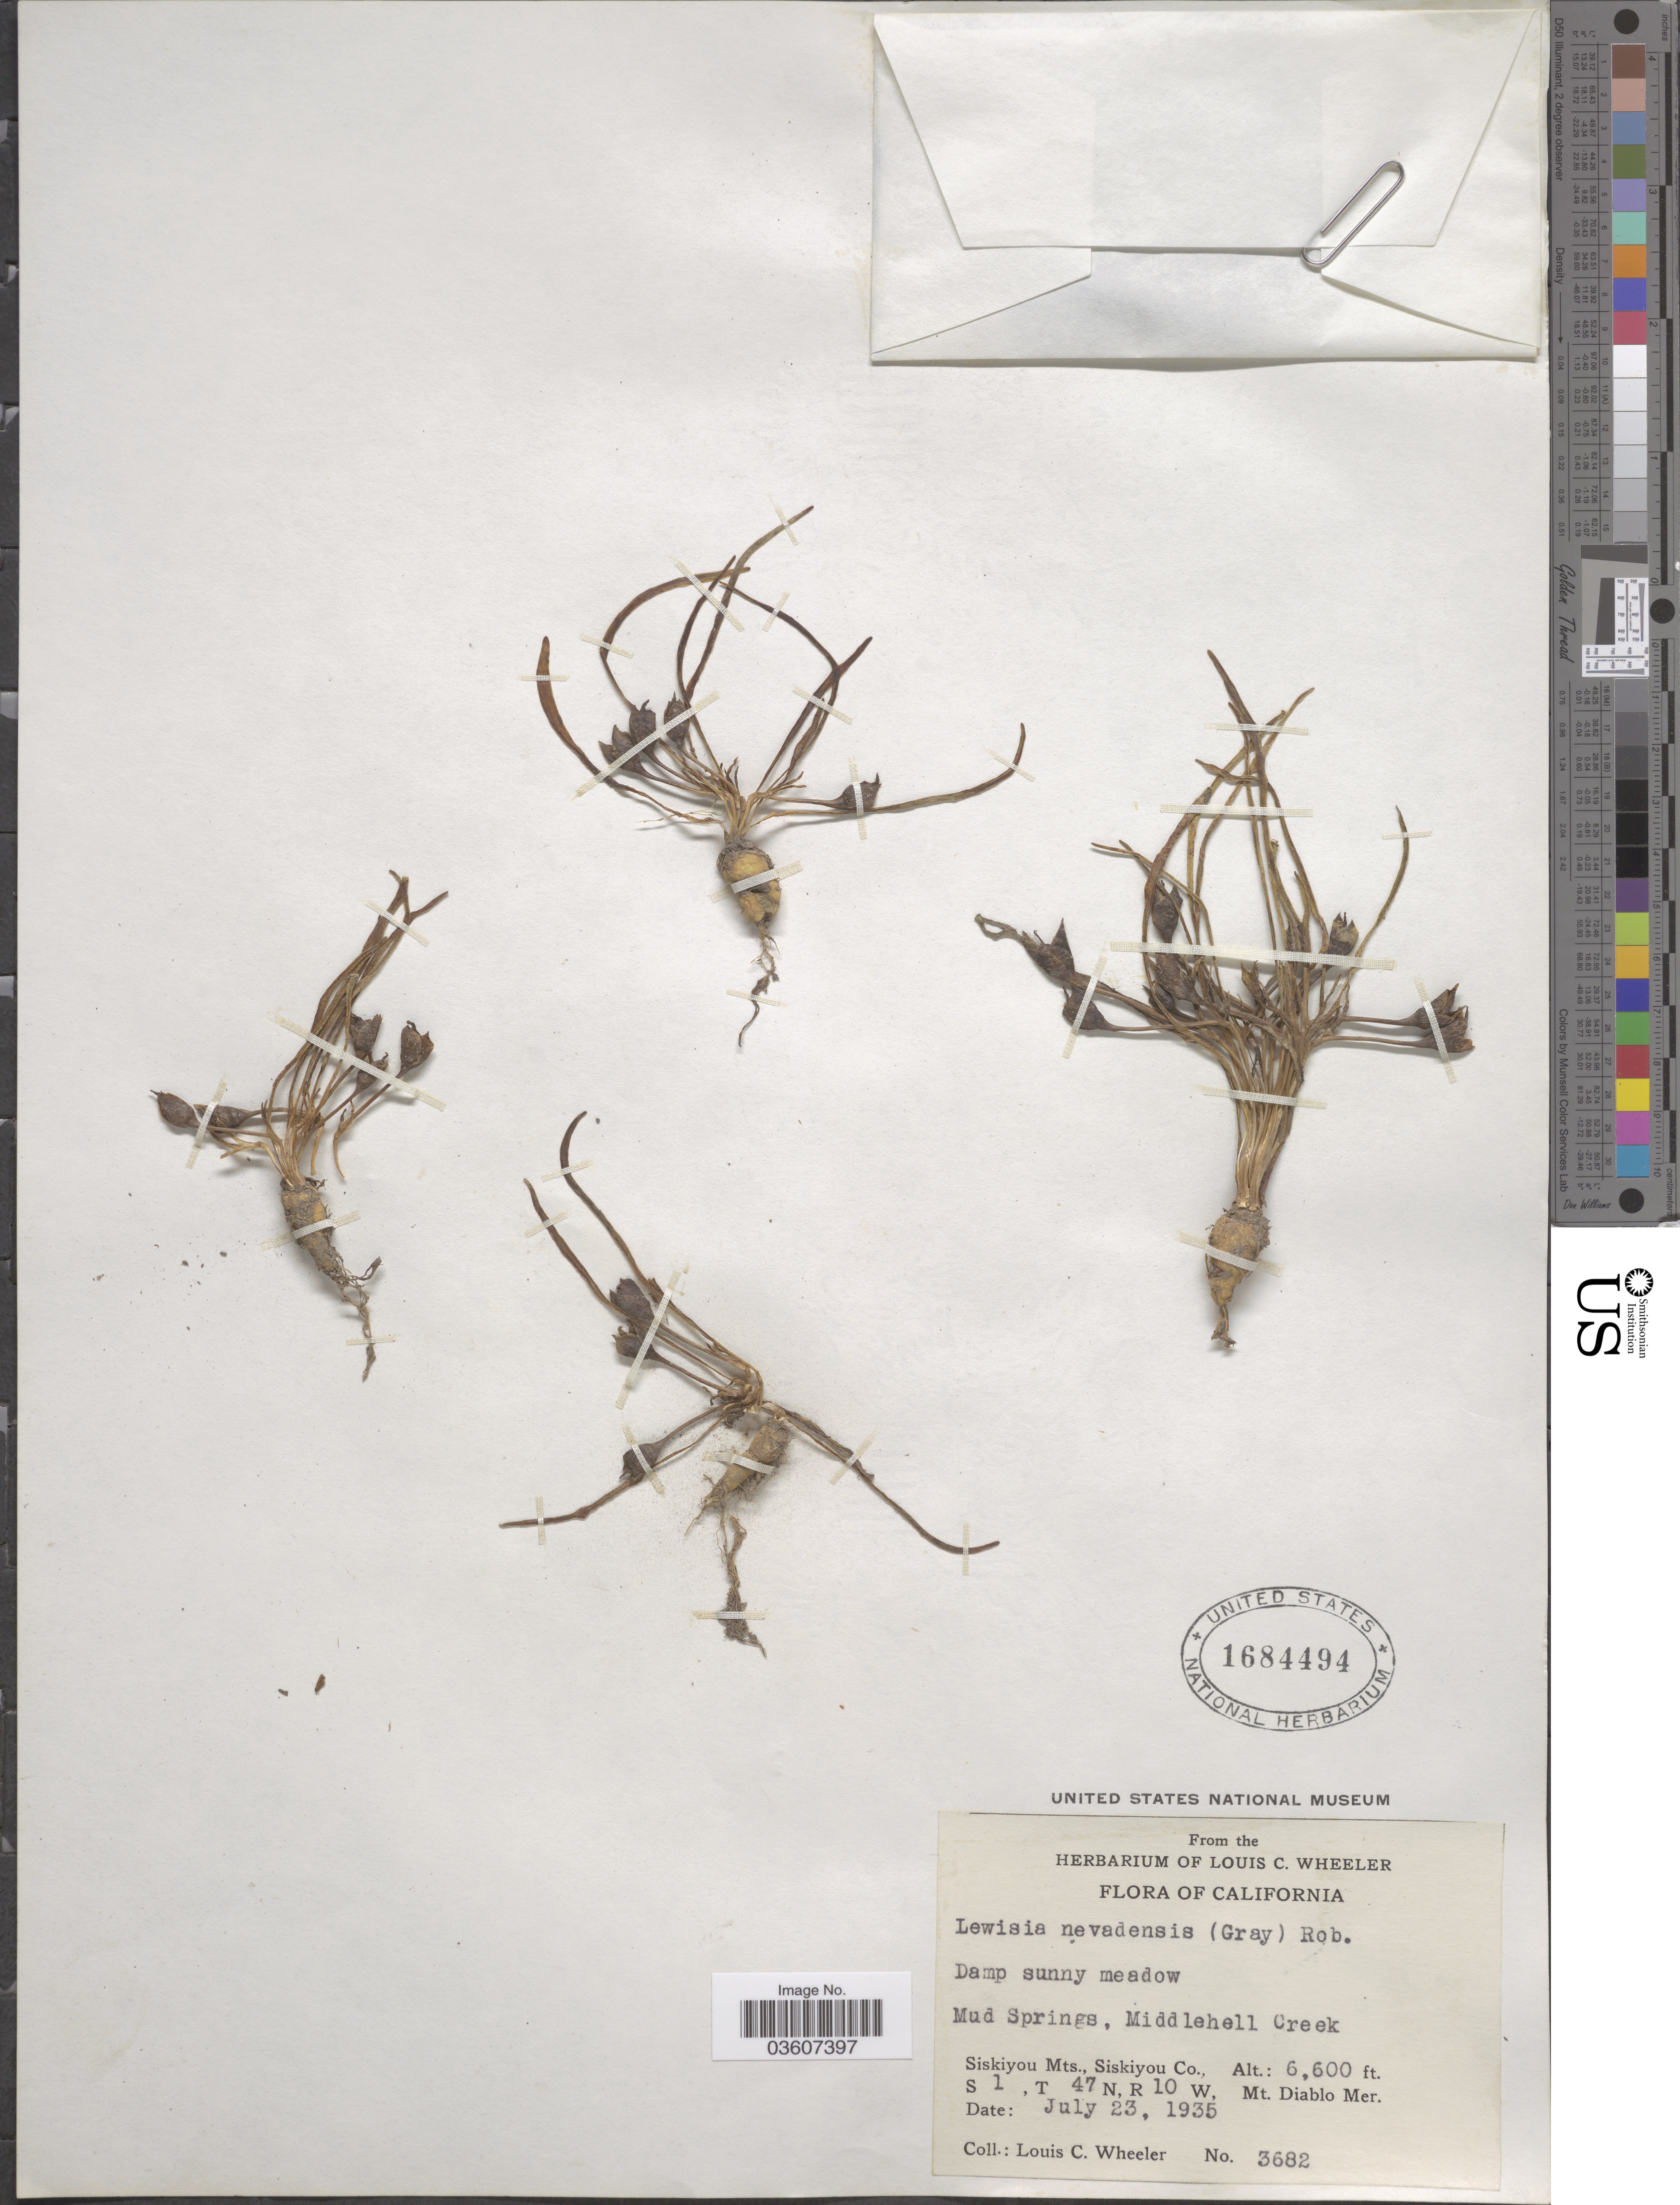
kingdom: Plantae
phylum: Tracheophyta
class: Magnoliopsida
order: Caryophyllales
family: Montiaceae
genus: Lewisia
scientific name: Lewisia nevadensis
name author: (A. Gray) B.L. Rob.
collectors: L. C. Wheeler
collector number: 3682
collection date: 1935-07-23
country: United States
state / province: California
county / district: Siskiyou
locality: Mud Springs, Middlehell Creek. Siskiyou Mts., Siskiyou Co., S 1, T 47 N, R 10 W, Mt. Diablo Mer.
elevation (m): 2012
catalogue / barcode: US 1684494